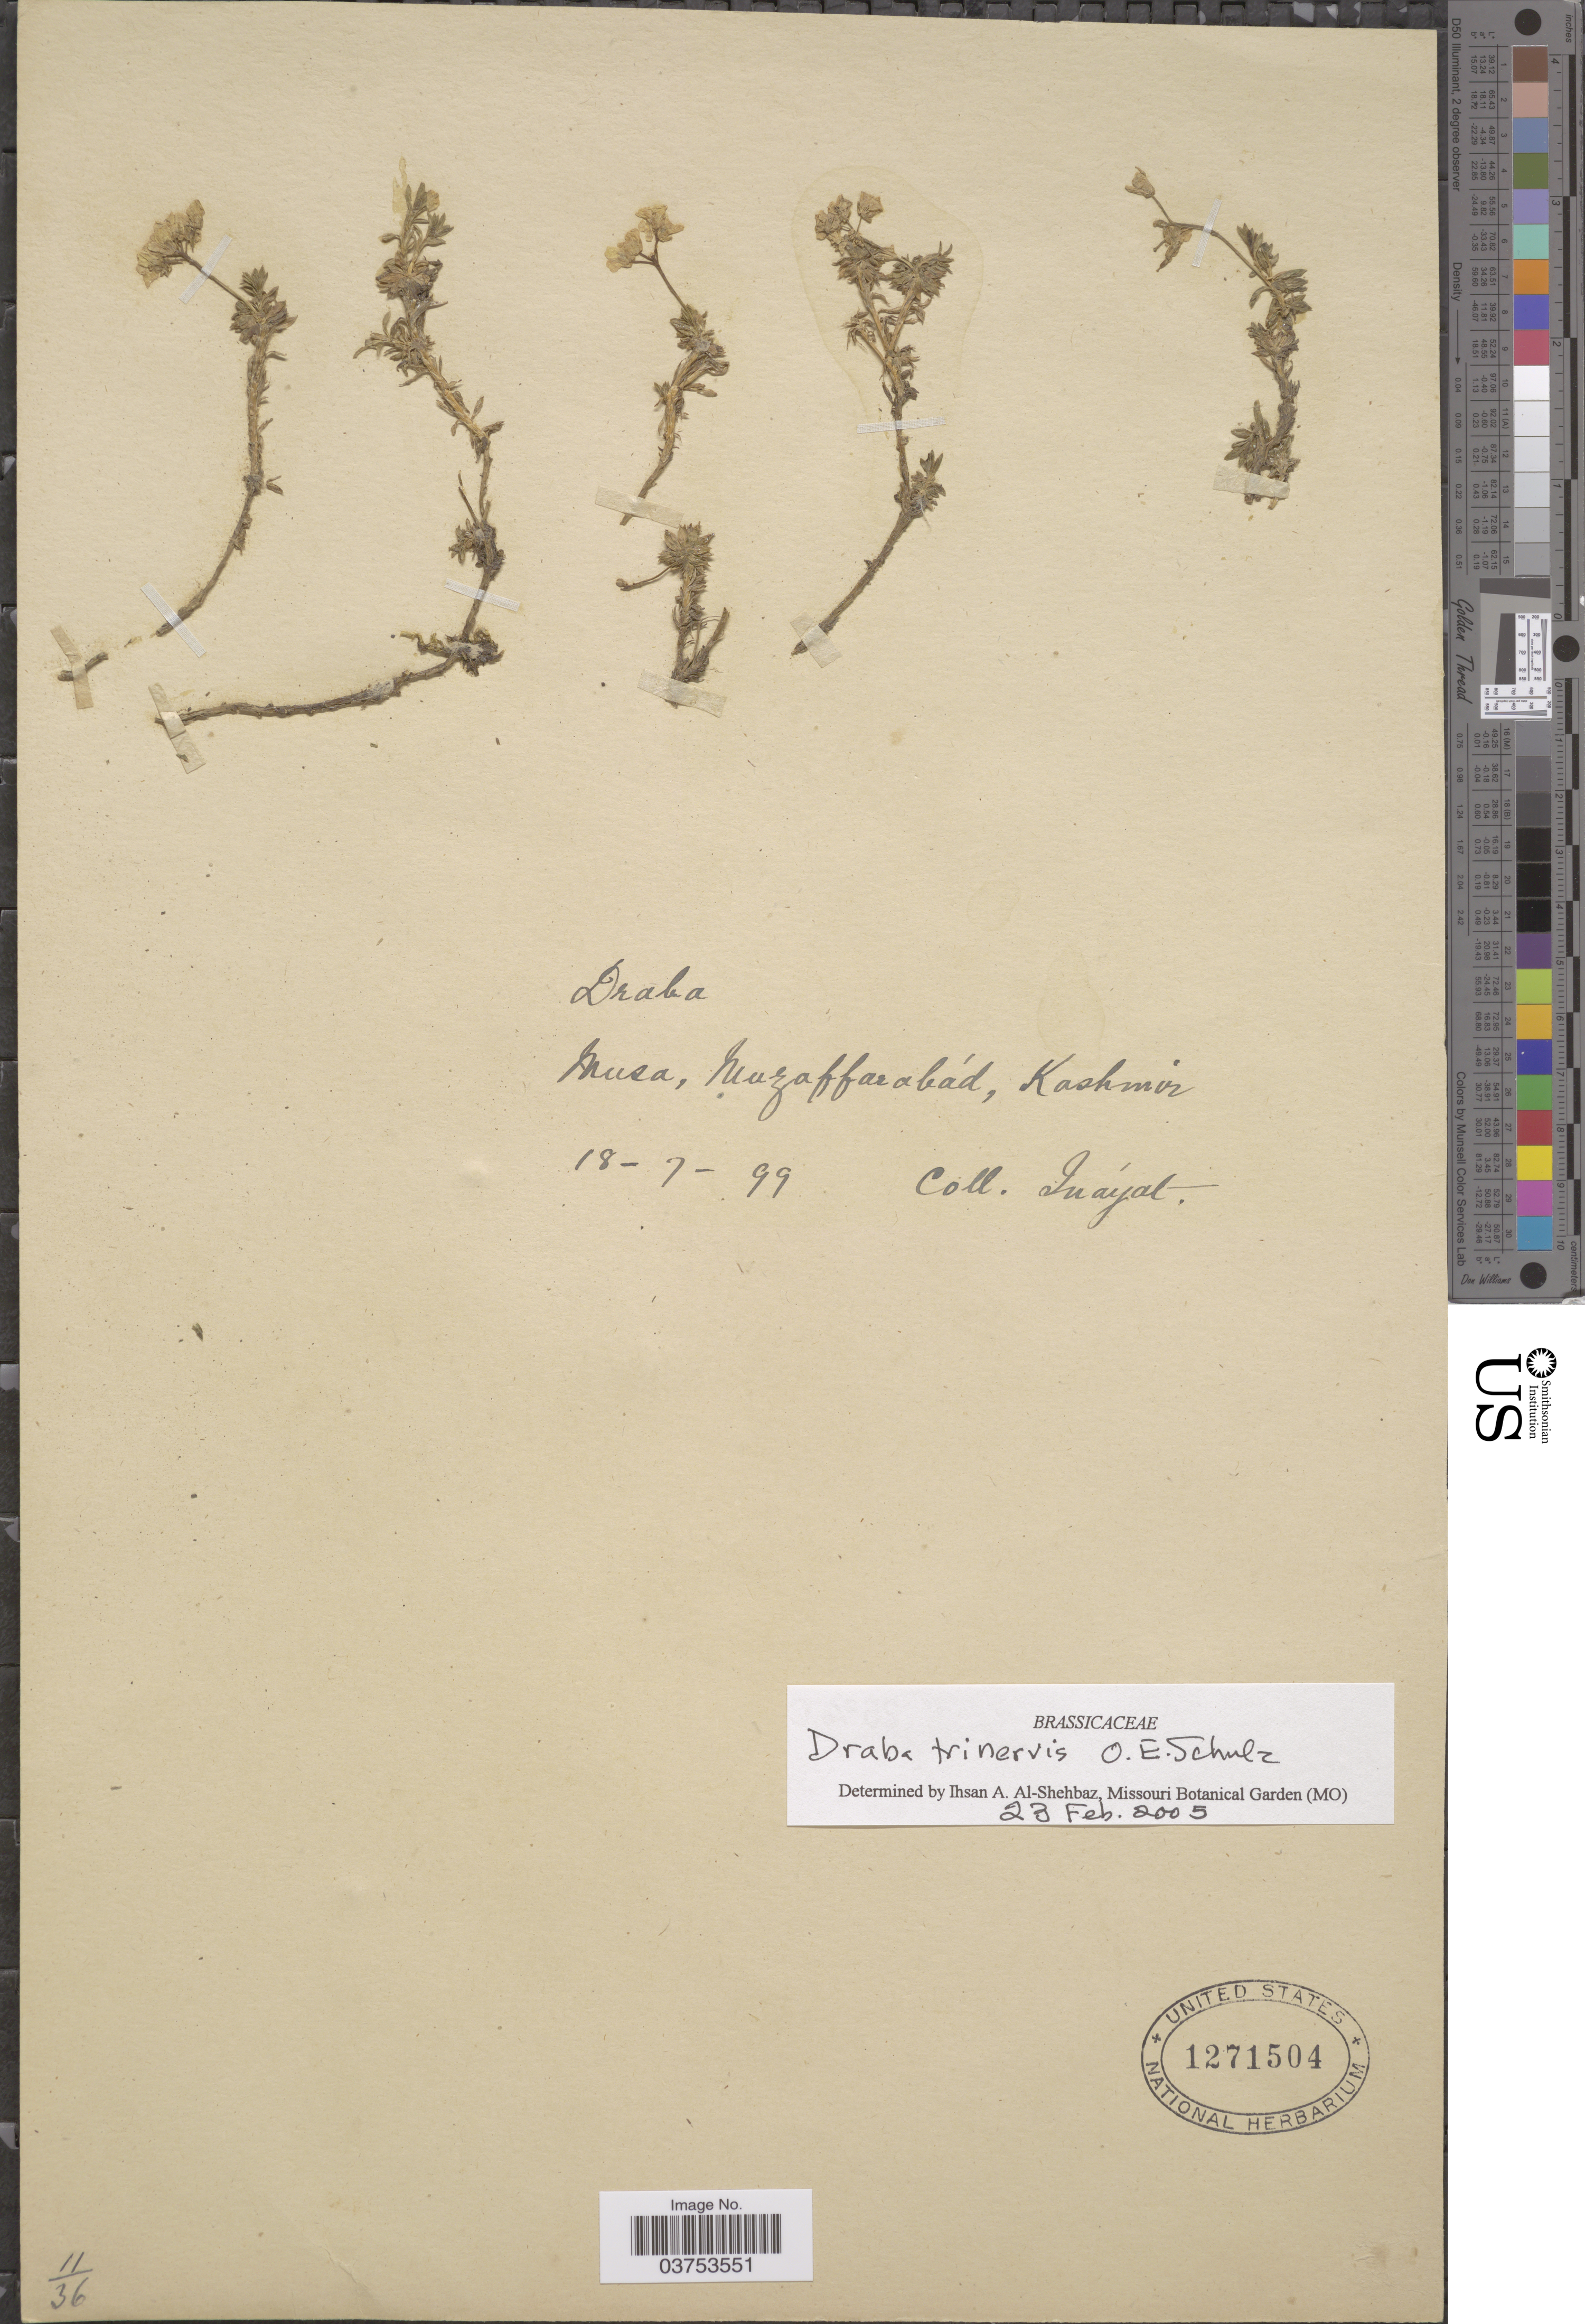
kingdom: Plantae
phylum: Tracheophyta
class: Magnoliopsida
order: Brassicales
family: Brassicaceae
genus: Draba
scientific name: Draba trinervis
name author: O.E. Schulz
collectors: -. Inayat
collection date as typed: Transcribed d/m/y: 18/7/99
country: Pakistan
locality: Musa, Muzaffarabád, Kashmir.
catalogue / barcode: US 1271504